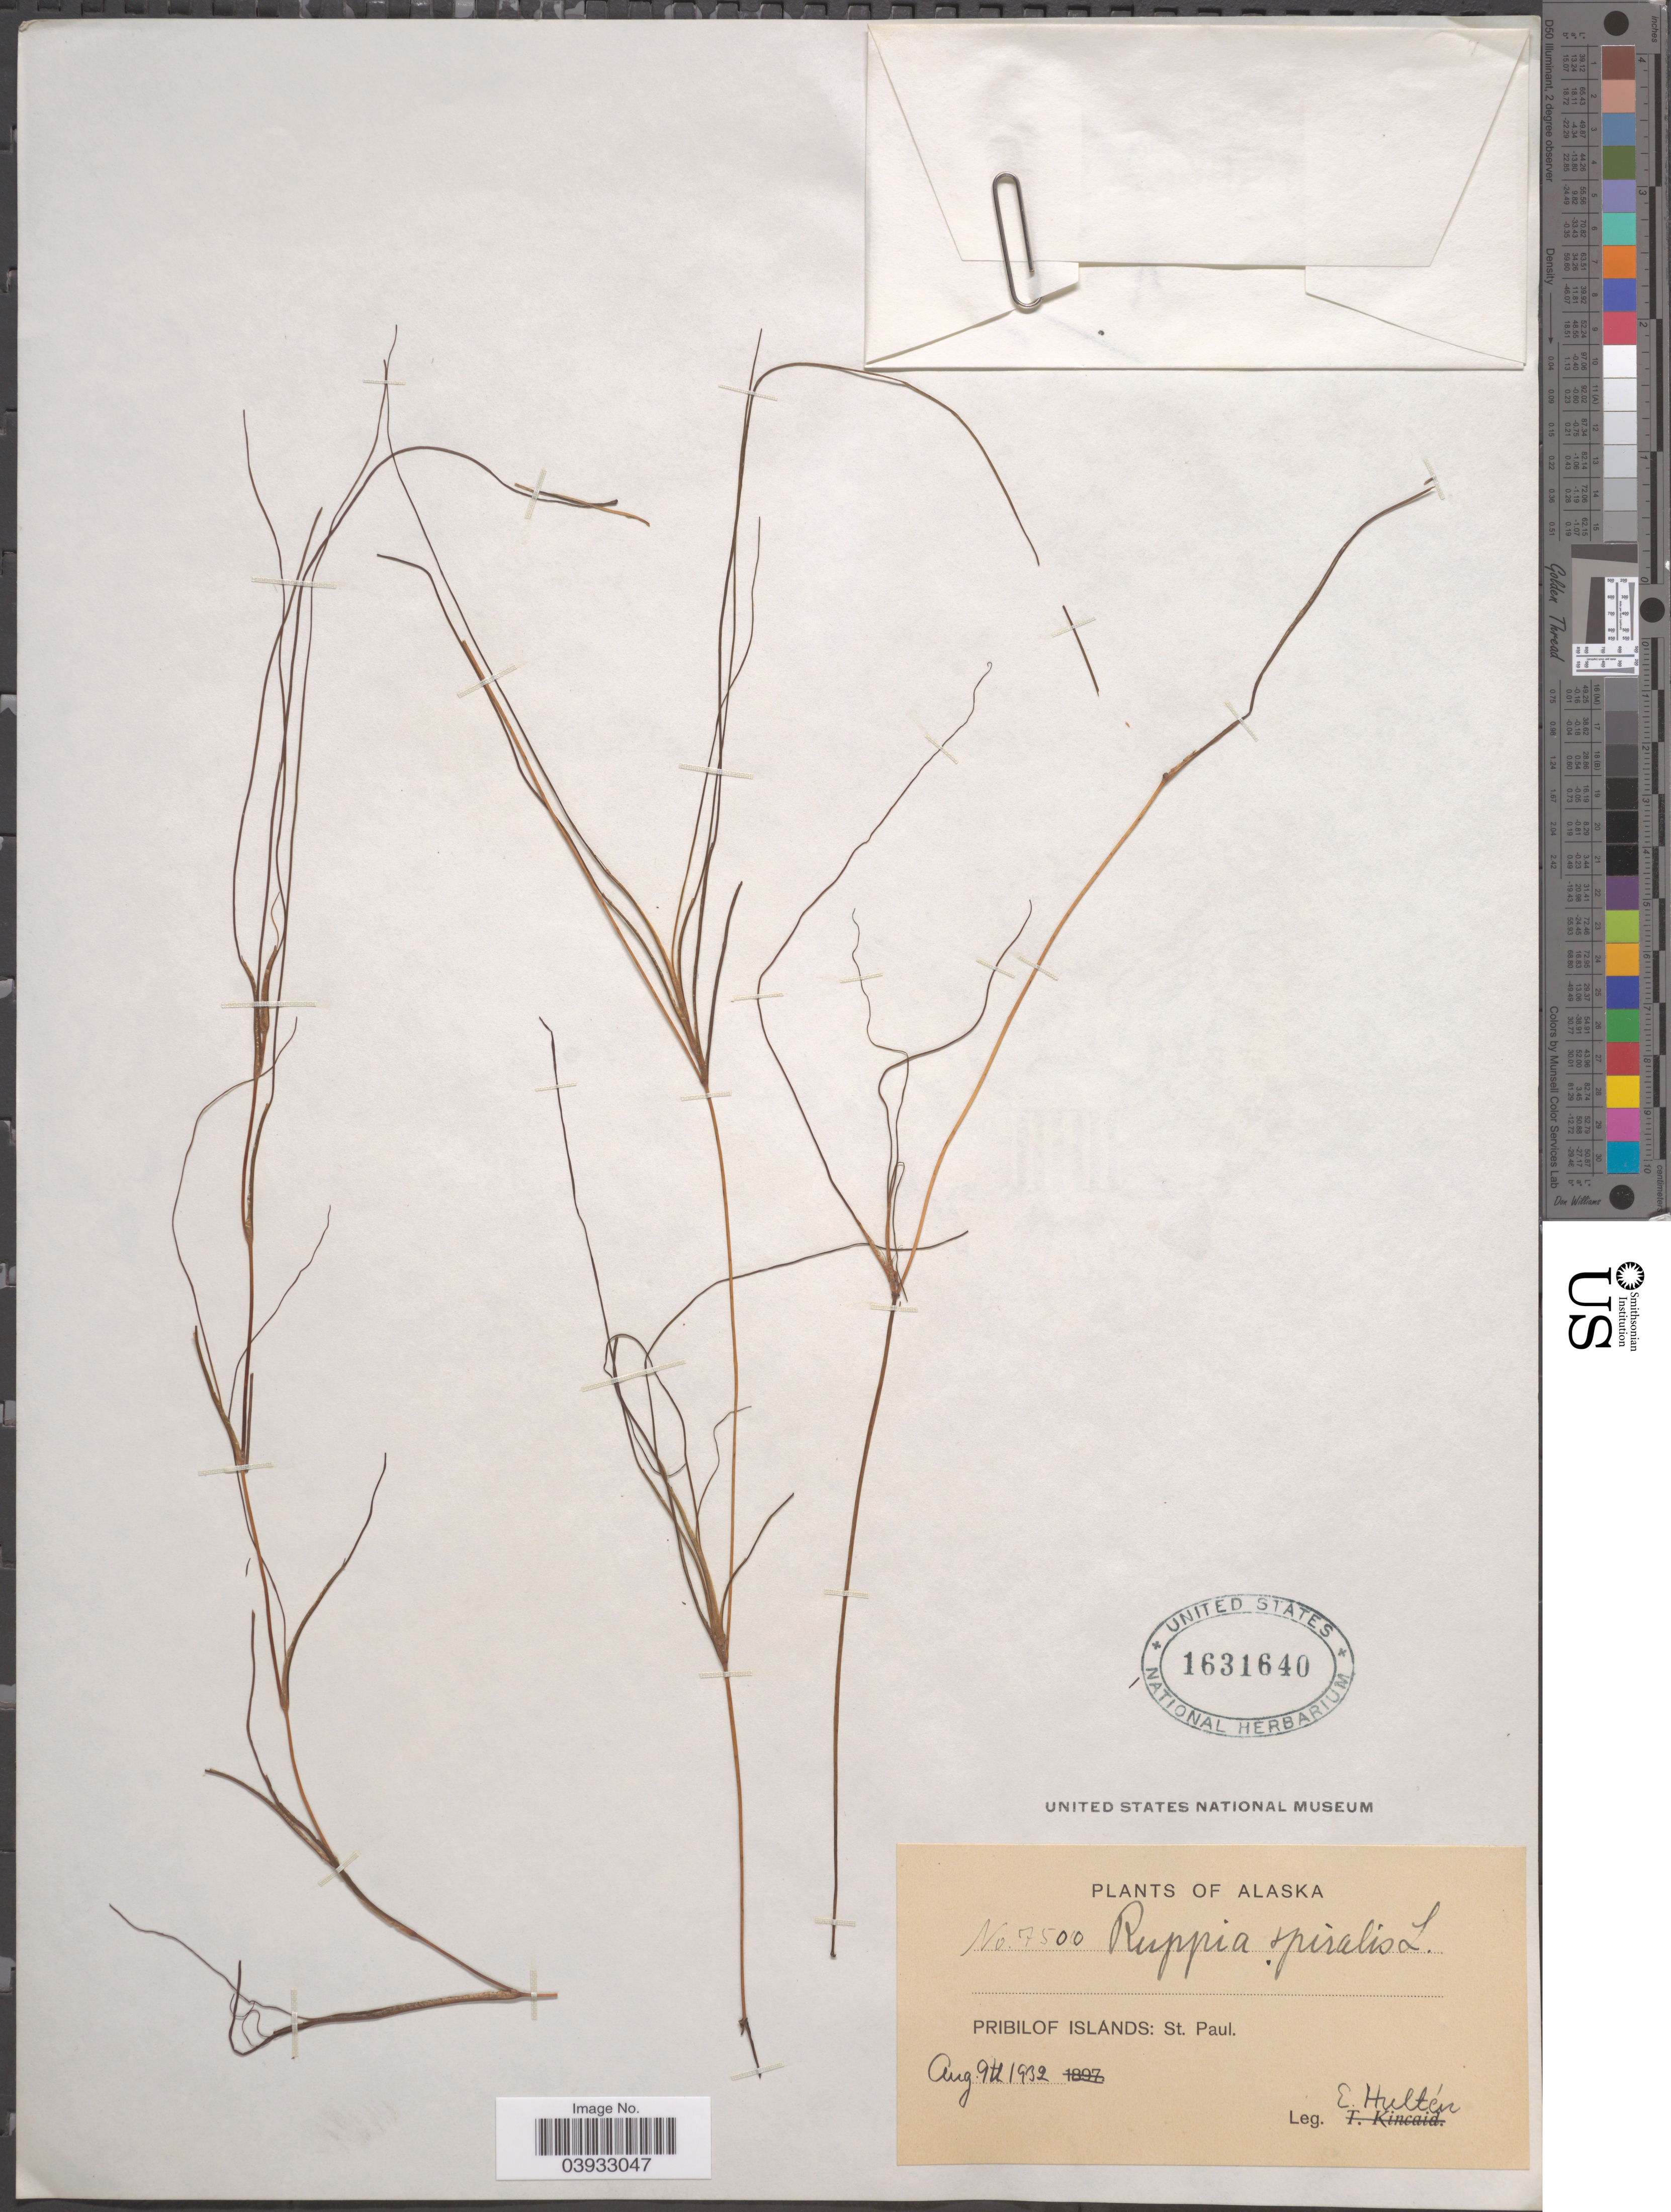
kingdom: Plantae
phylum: Tracheophyta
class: Liliopsida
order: Alismatales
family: Ruppiaceae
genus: Ruppia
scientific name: Ruppia maritima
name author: L.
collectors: E. G. Hultén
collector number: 7500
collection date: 1932-08-09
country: United States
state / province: Alaska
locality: Pribilof Islands: St. Paul.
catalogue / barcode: US 1631640